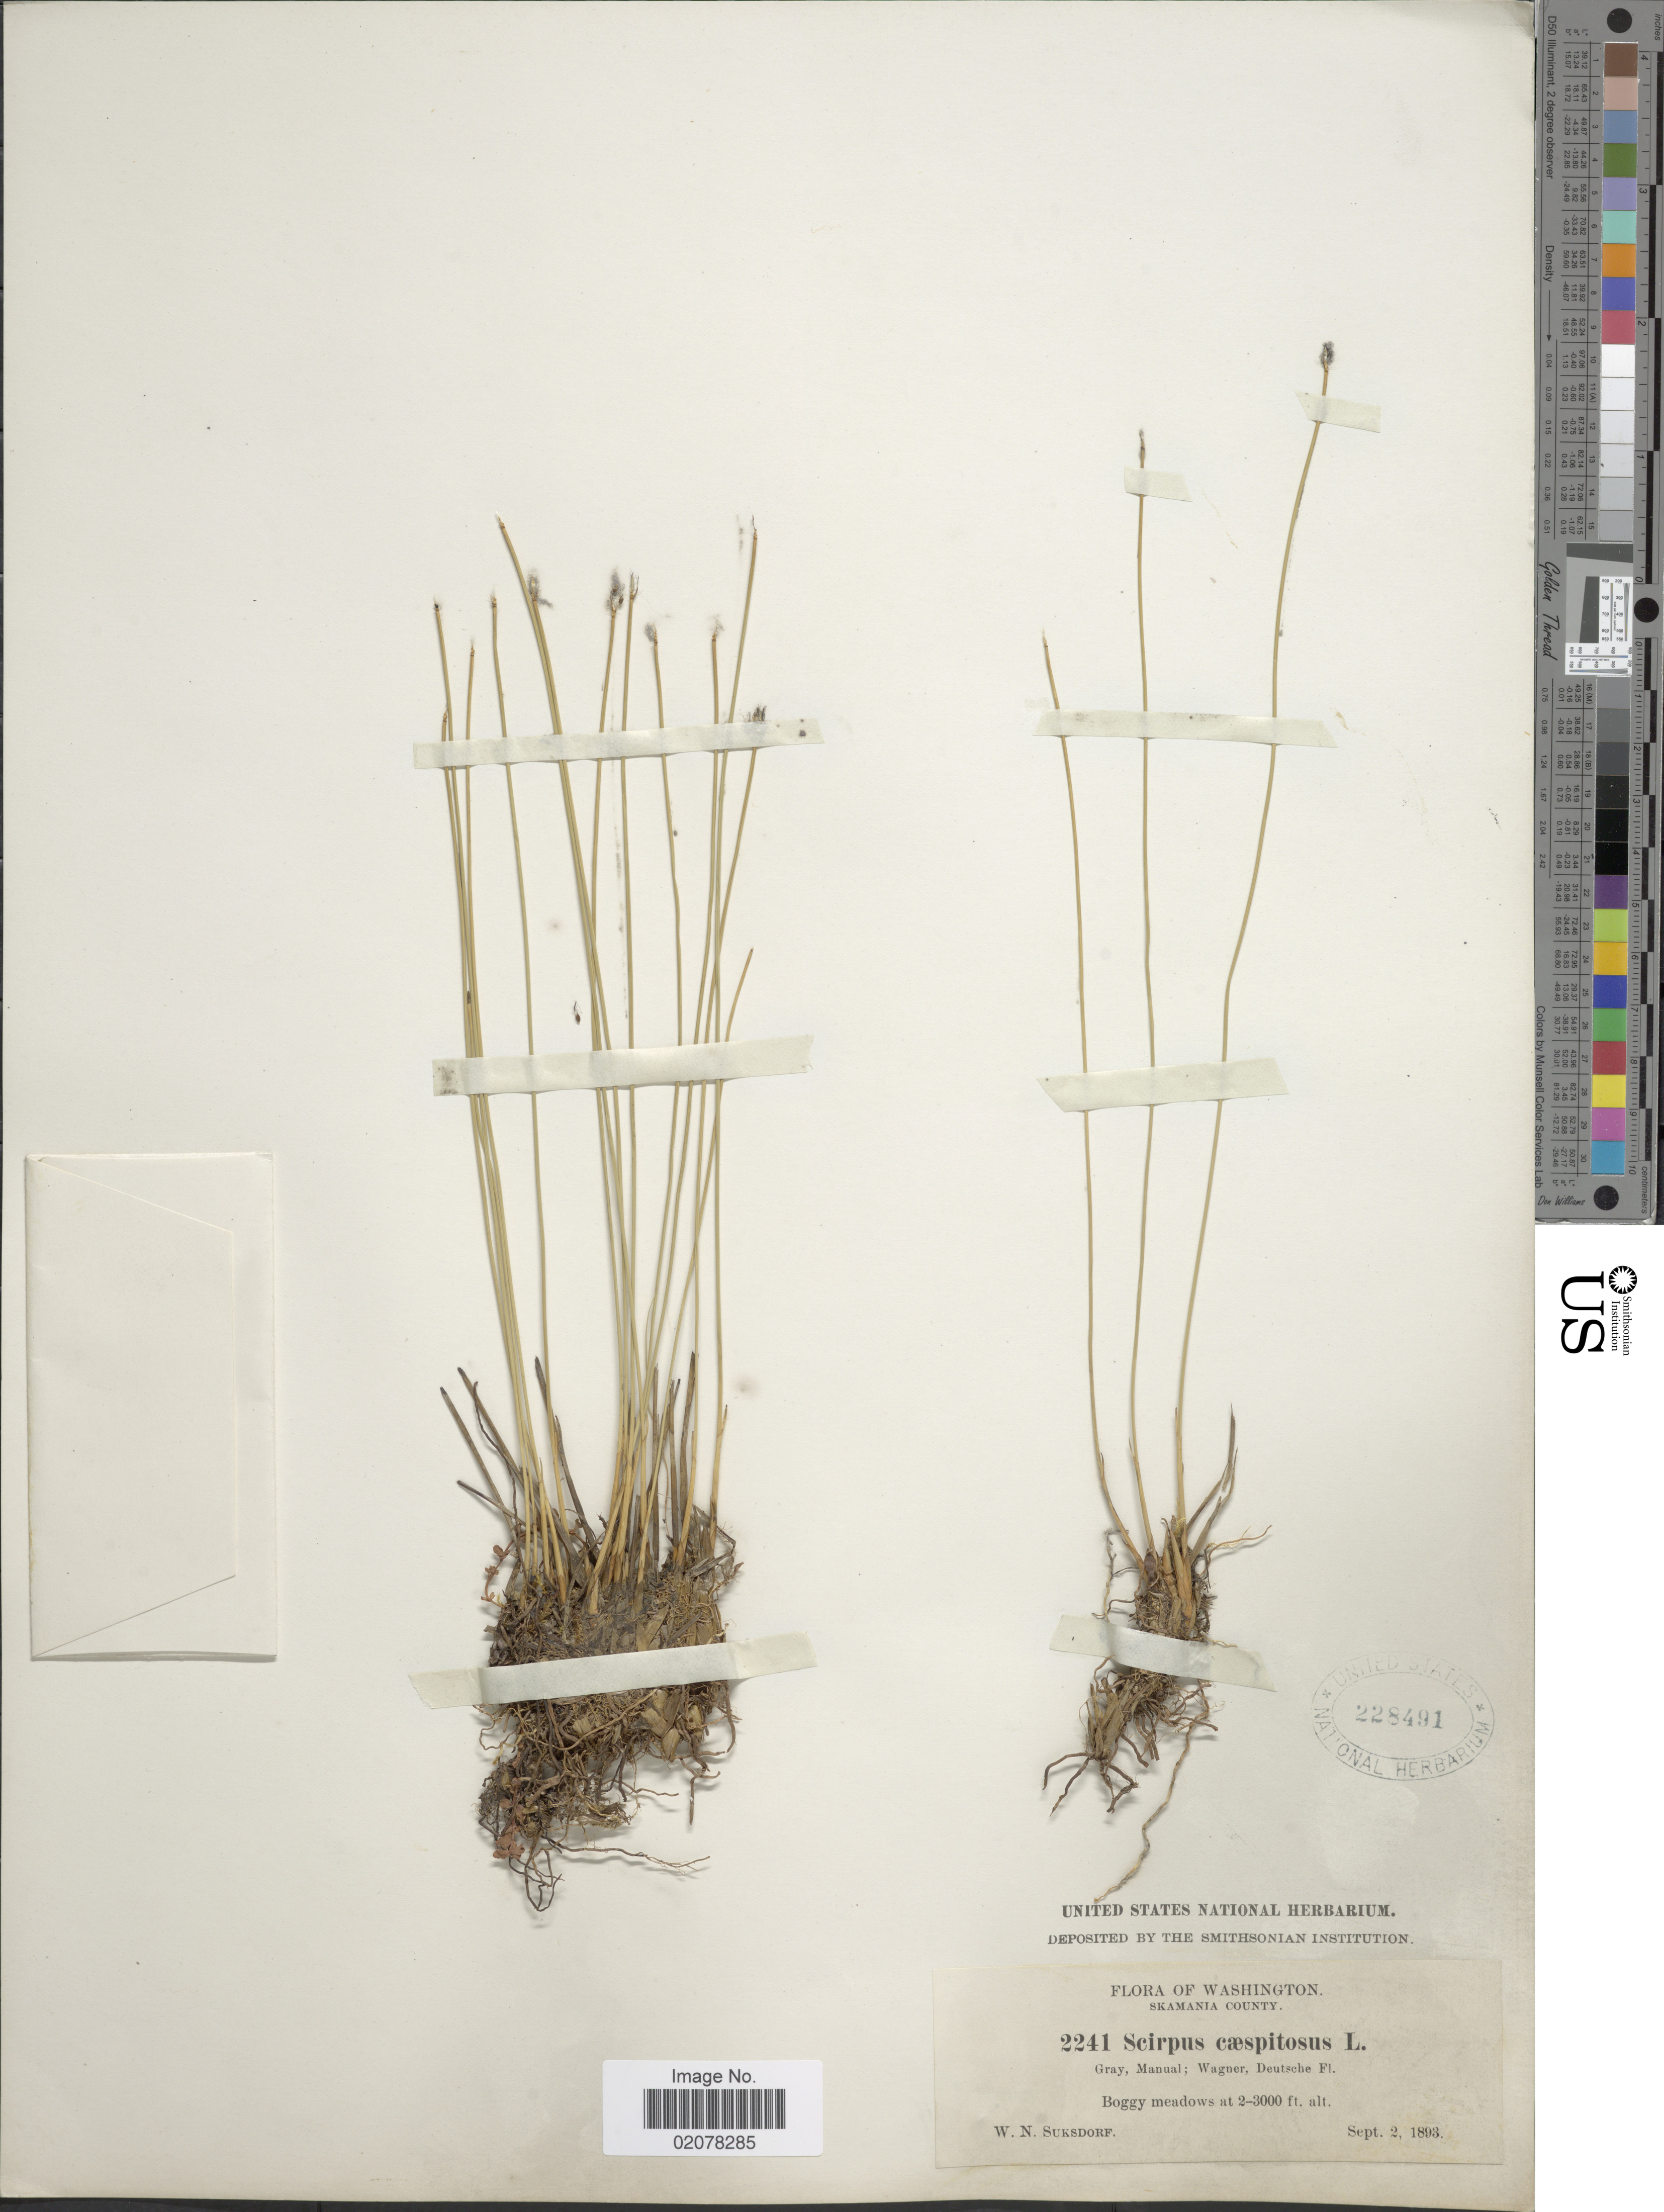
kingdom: Plantae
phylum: Tracheophyta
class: Liliopsida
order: Poales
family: Cyperaceae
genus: Trichophorum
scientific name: Trichophorum cespitosum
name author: (L.) Hartm.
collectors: W. N. Suksdorf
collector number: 2241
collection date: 1893-09-02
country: United States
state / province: Washington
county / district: Skamania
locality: Skamania County, Graty, Manual; Wagner, Deutsche, Boggy meadows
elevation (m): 610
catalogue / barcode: US 228491